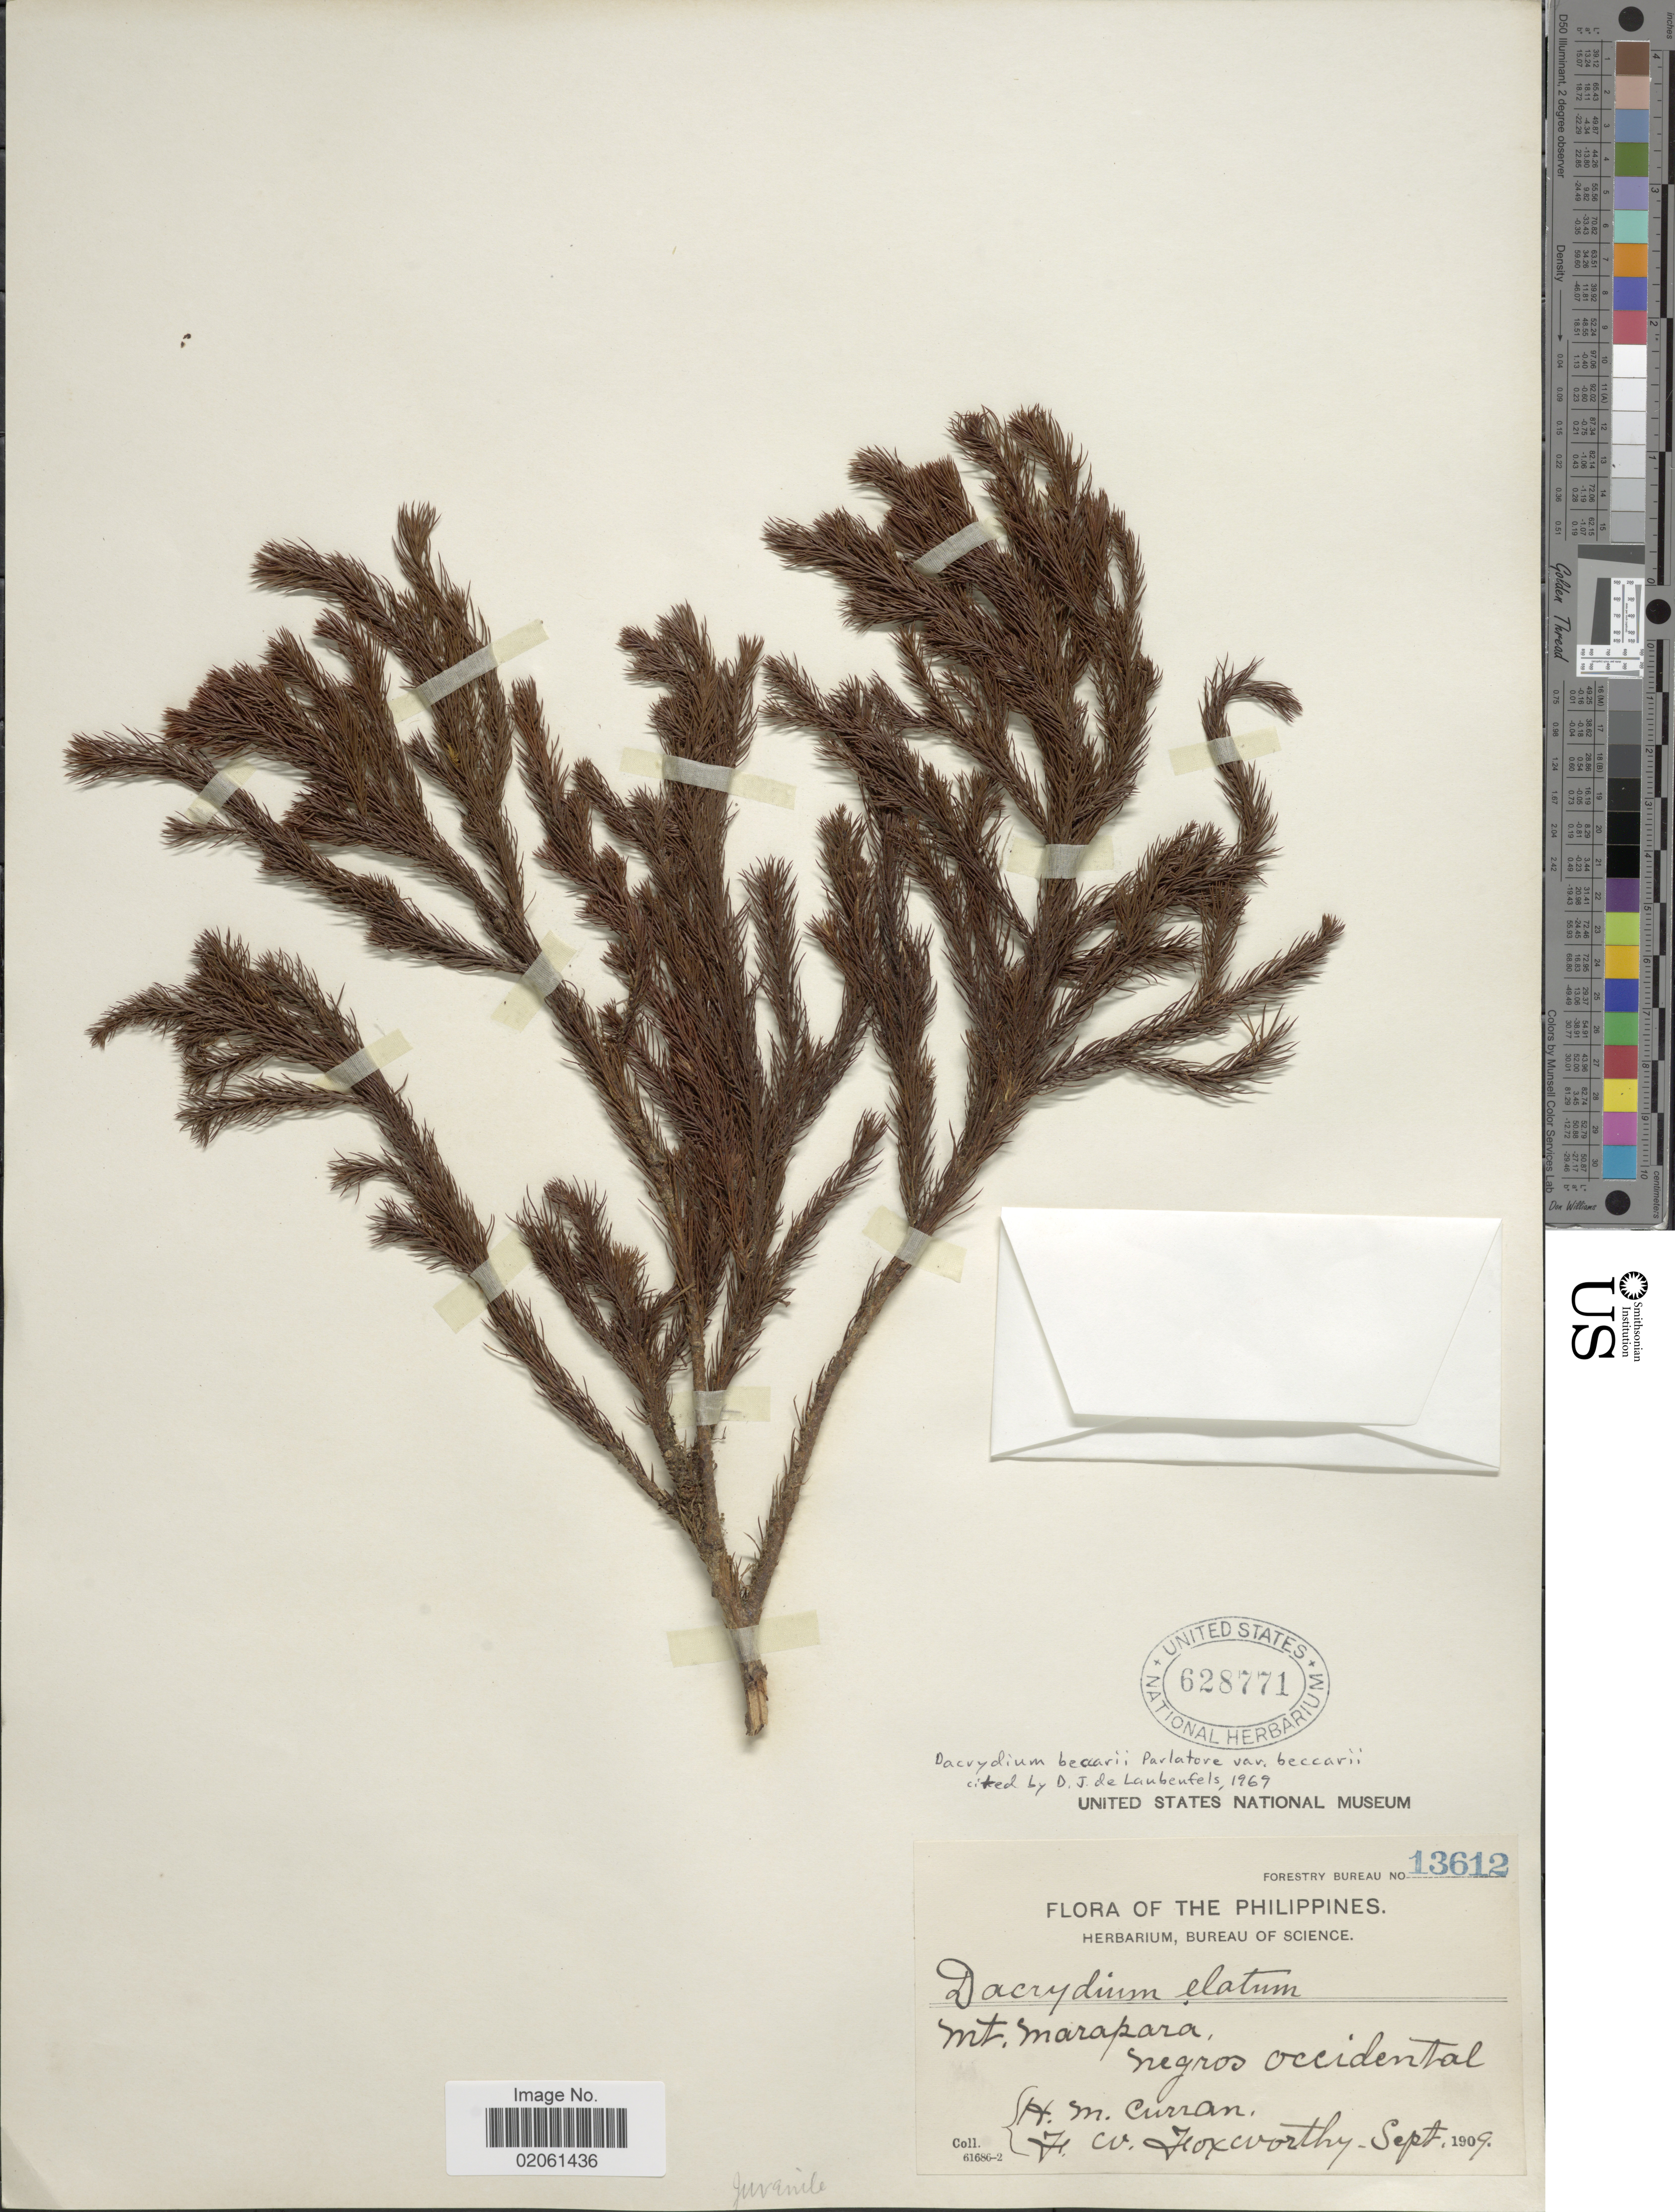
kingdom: Plantae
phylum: Tracheophyta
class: Pinopsida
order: Pinales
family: Podocarpaceae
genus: Dacrydium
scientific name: Dacrydium beccarii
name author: Parl.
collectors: H. M. Curran & F. W. Foxworthy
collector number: Forestry Bureau 13612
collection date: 1909-09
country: Philippines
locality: Mt. Marapara, Negros occidental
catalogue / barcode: US 628771